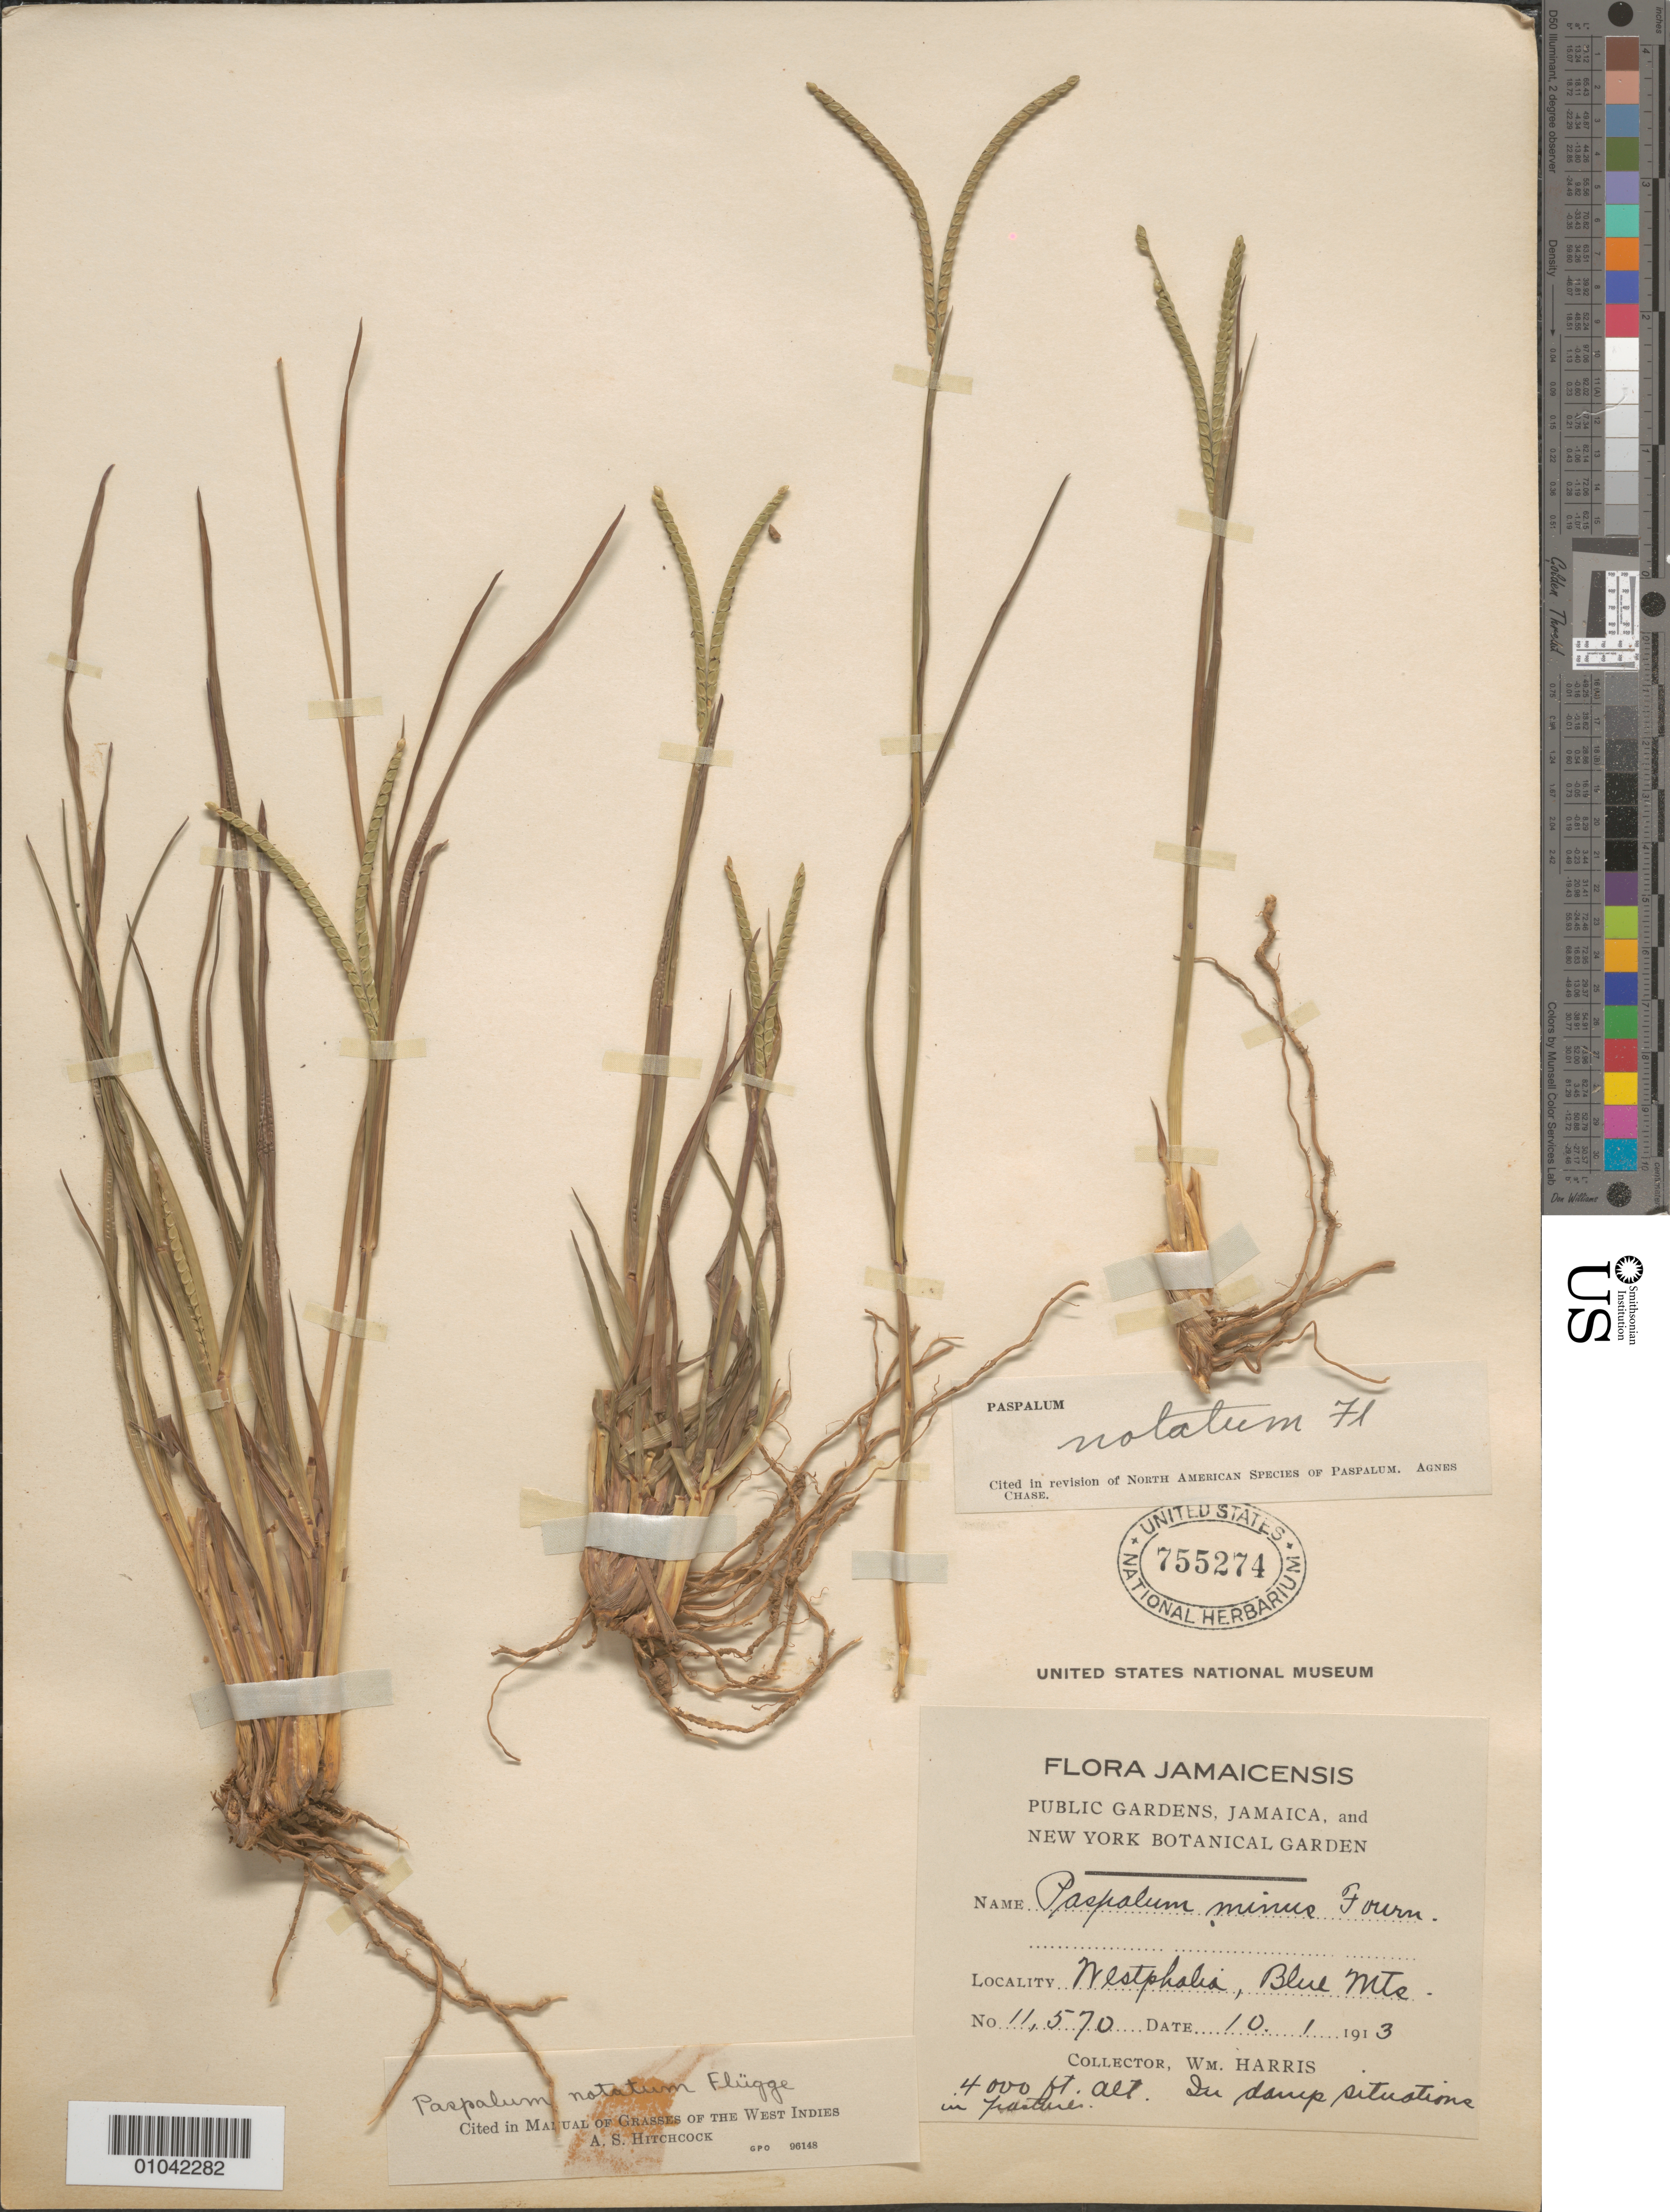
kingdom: Plantae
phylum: Tracheophyta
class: Liliopsida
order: Poales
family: Poaceae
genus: Paspalum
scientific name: Paspalum notatum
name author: Flüggé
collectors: W. Harris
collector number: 11570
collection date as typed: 10 Jan 1913 or 01 Oct 1913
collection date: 1913-01-10 or 1913-10-01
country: Jamaica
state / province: Saint Elizabeth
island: Jamaica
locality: Westphalia, Blue Mts.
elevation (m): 1219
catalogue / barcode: US 755274